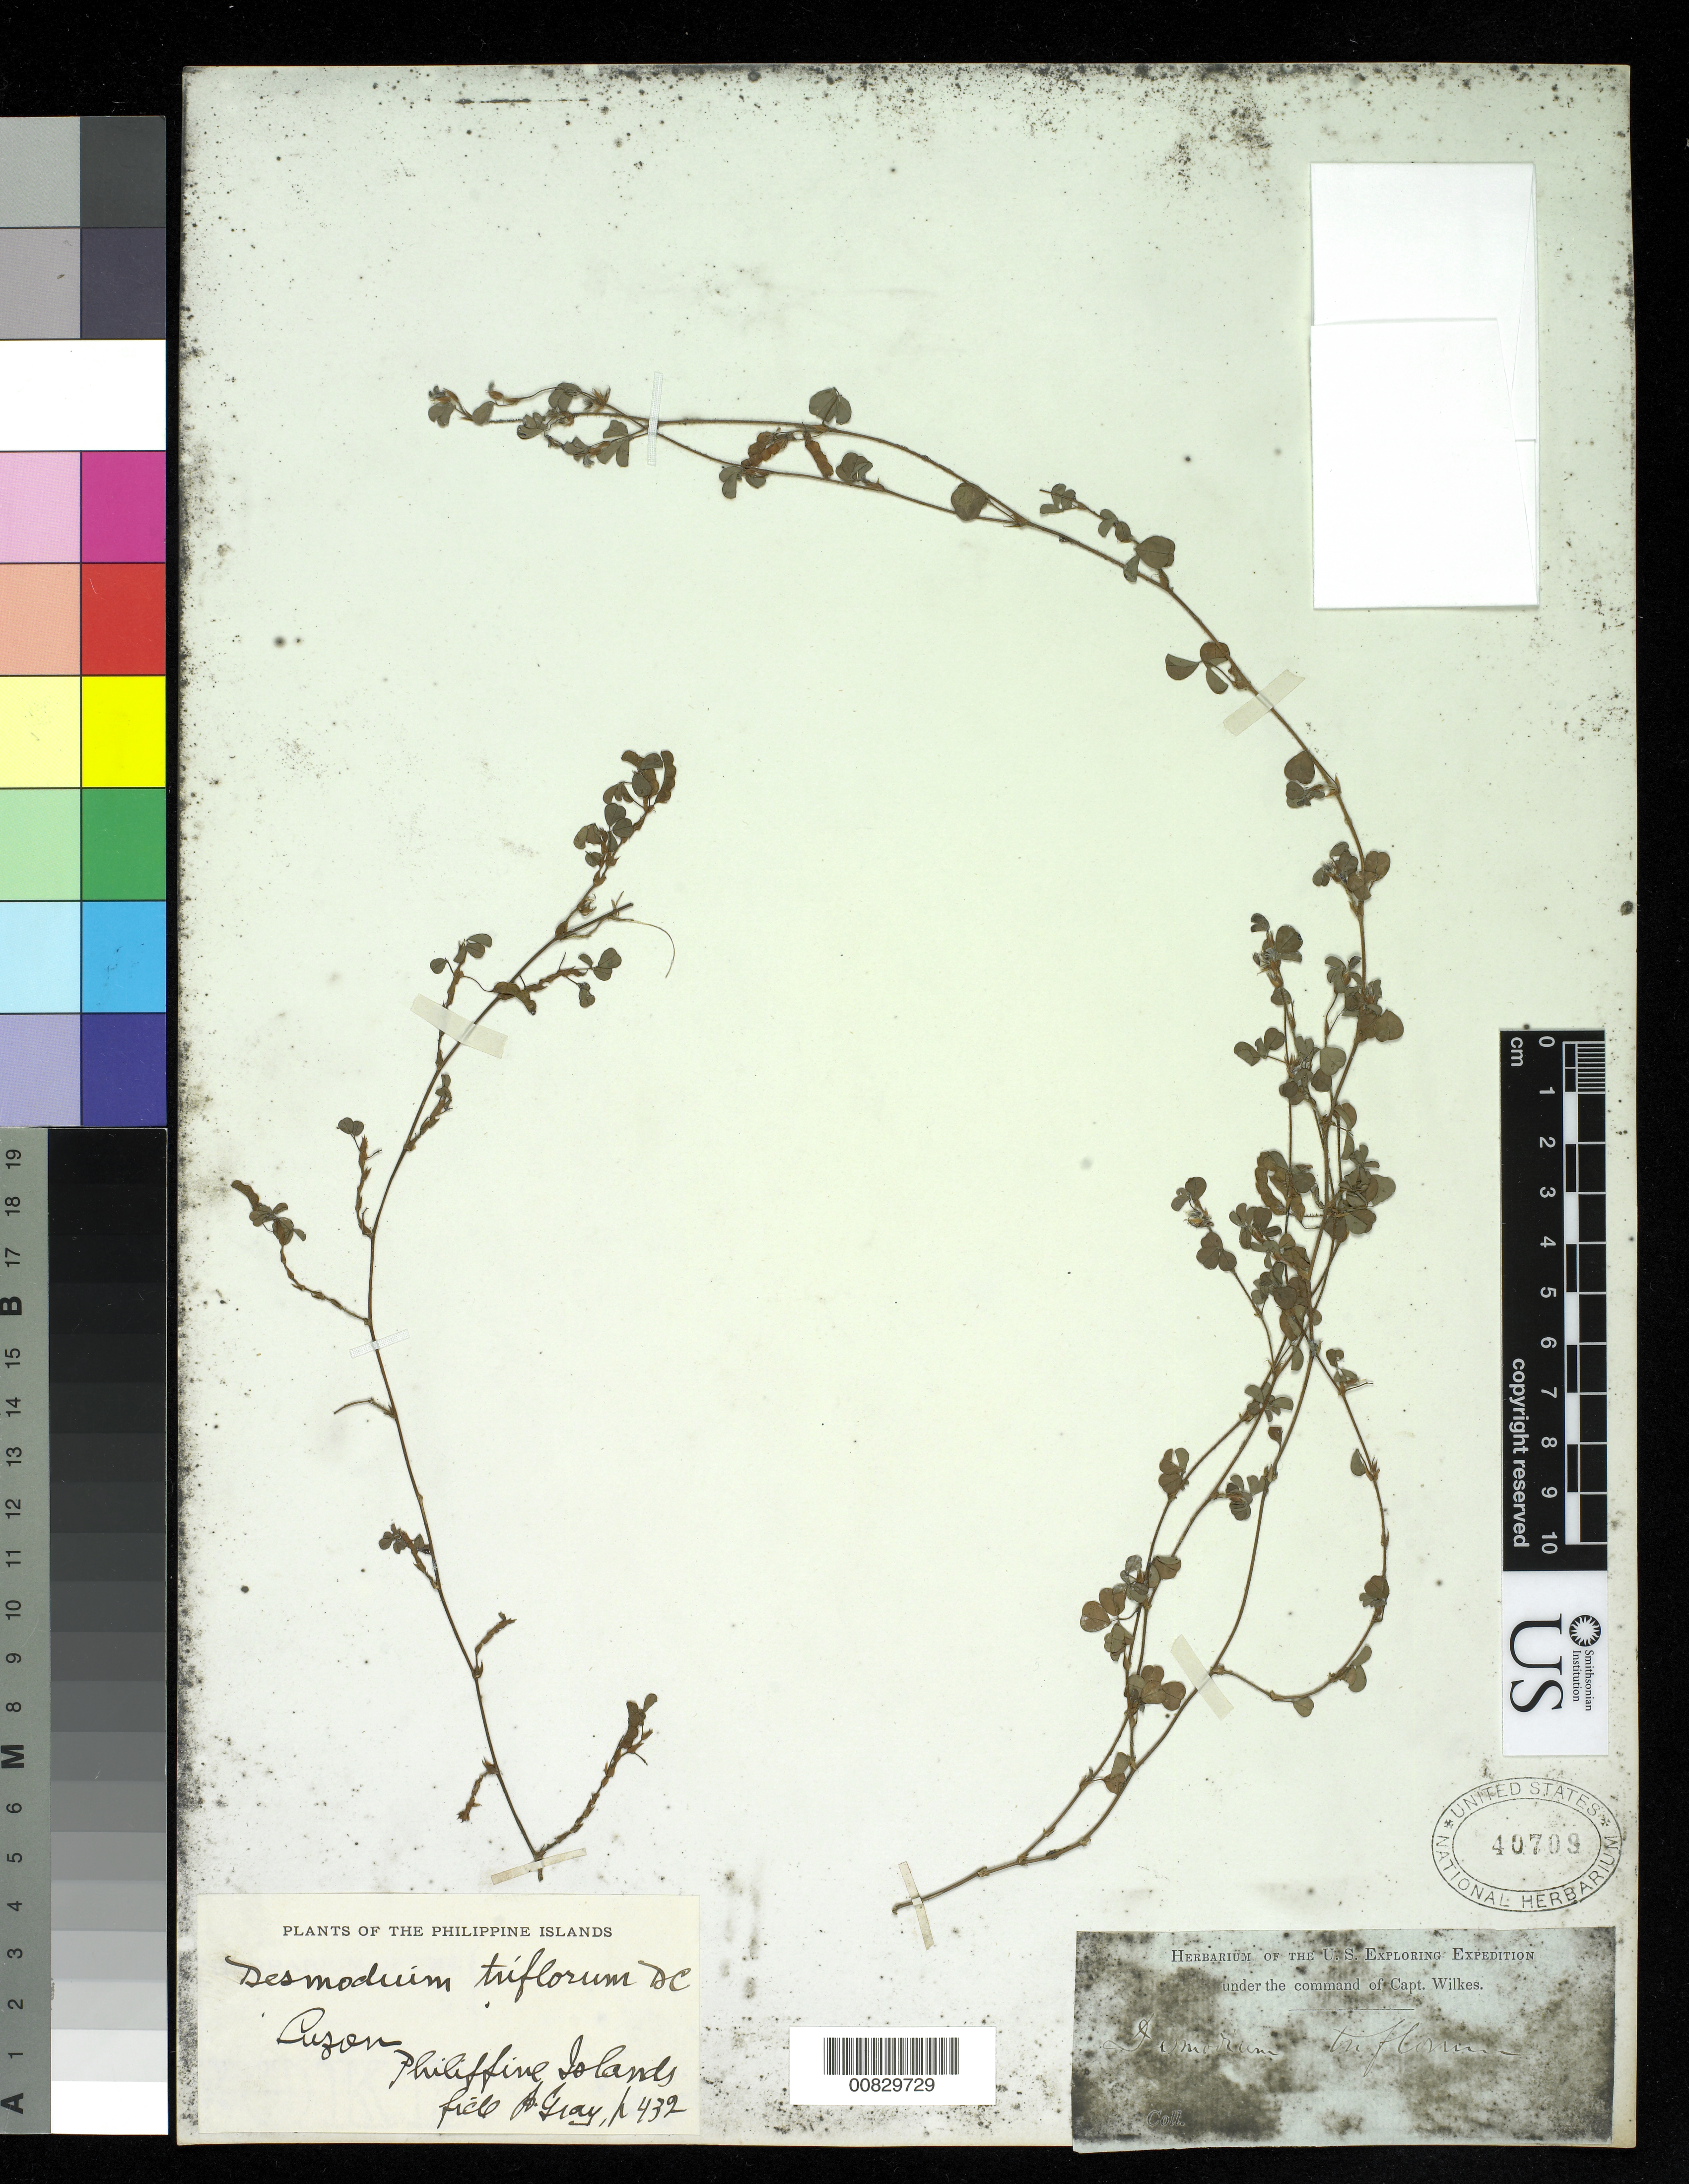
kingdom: Plantae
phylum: Tracheophyta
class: Magnoliopsida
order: Fabales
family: Fabaceae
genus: Grona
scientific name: Grona triflora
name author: (L.) H. Ohashi & K. Ohashi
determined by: Strong, Mark T., (BOT), Smithsonian Institution - National Museum of Natural History (UNITED STATES)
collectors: Wilkes Explor. Exped.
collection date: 1838/1842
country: Philippines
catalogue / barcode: US 40709